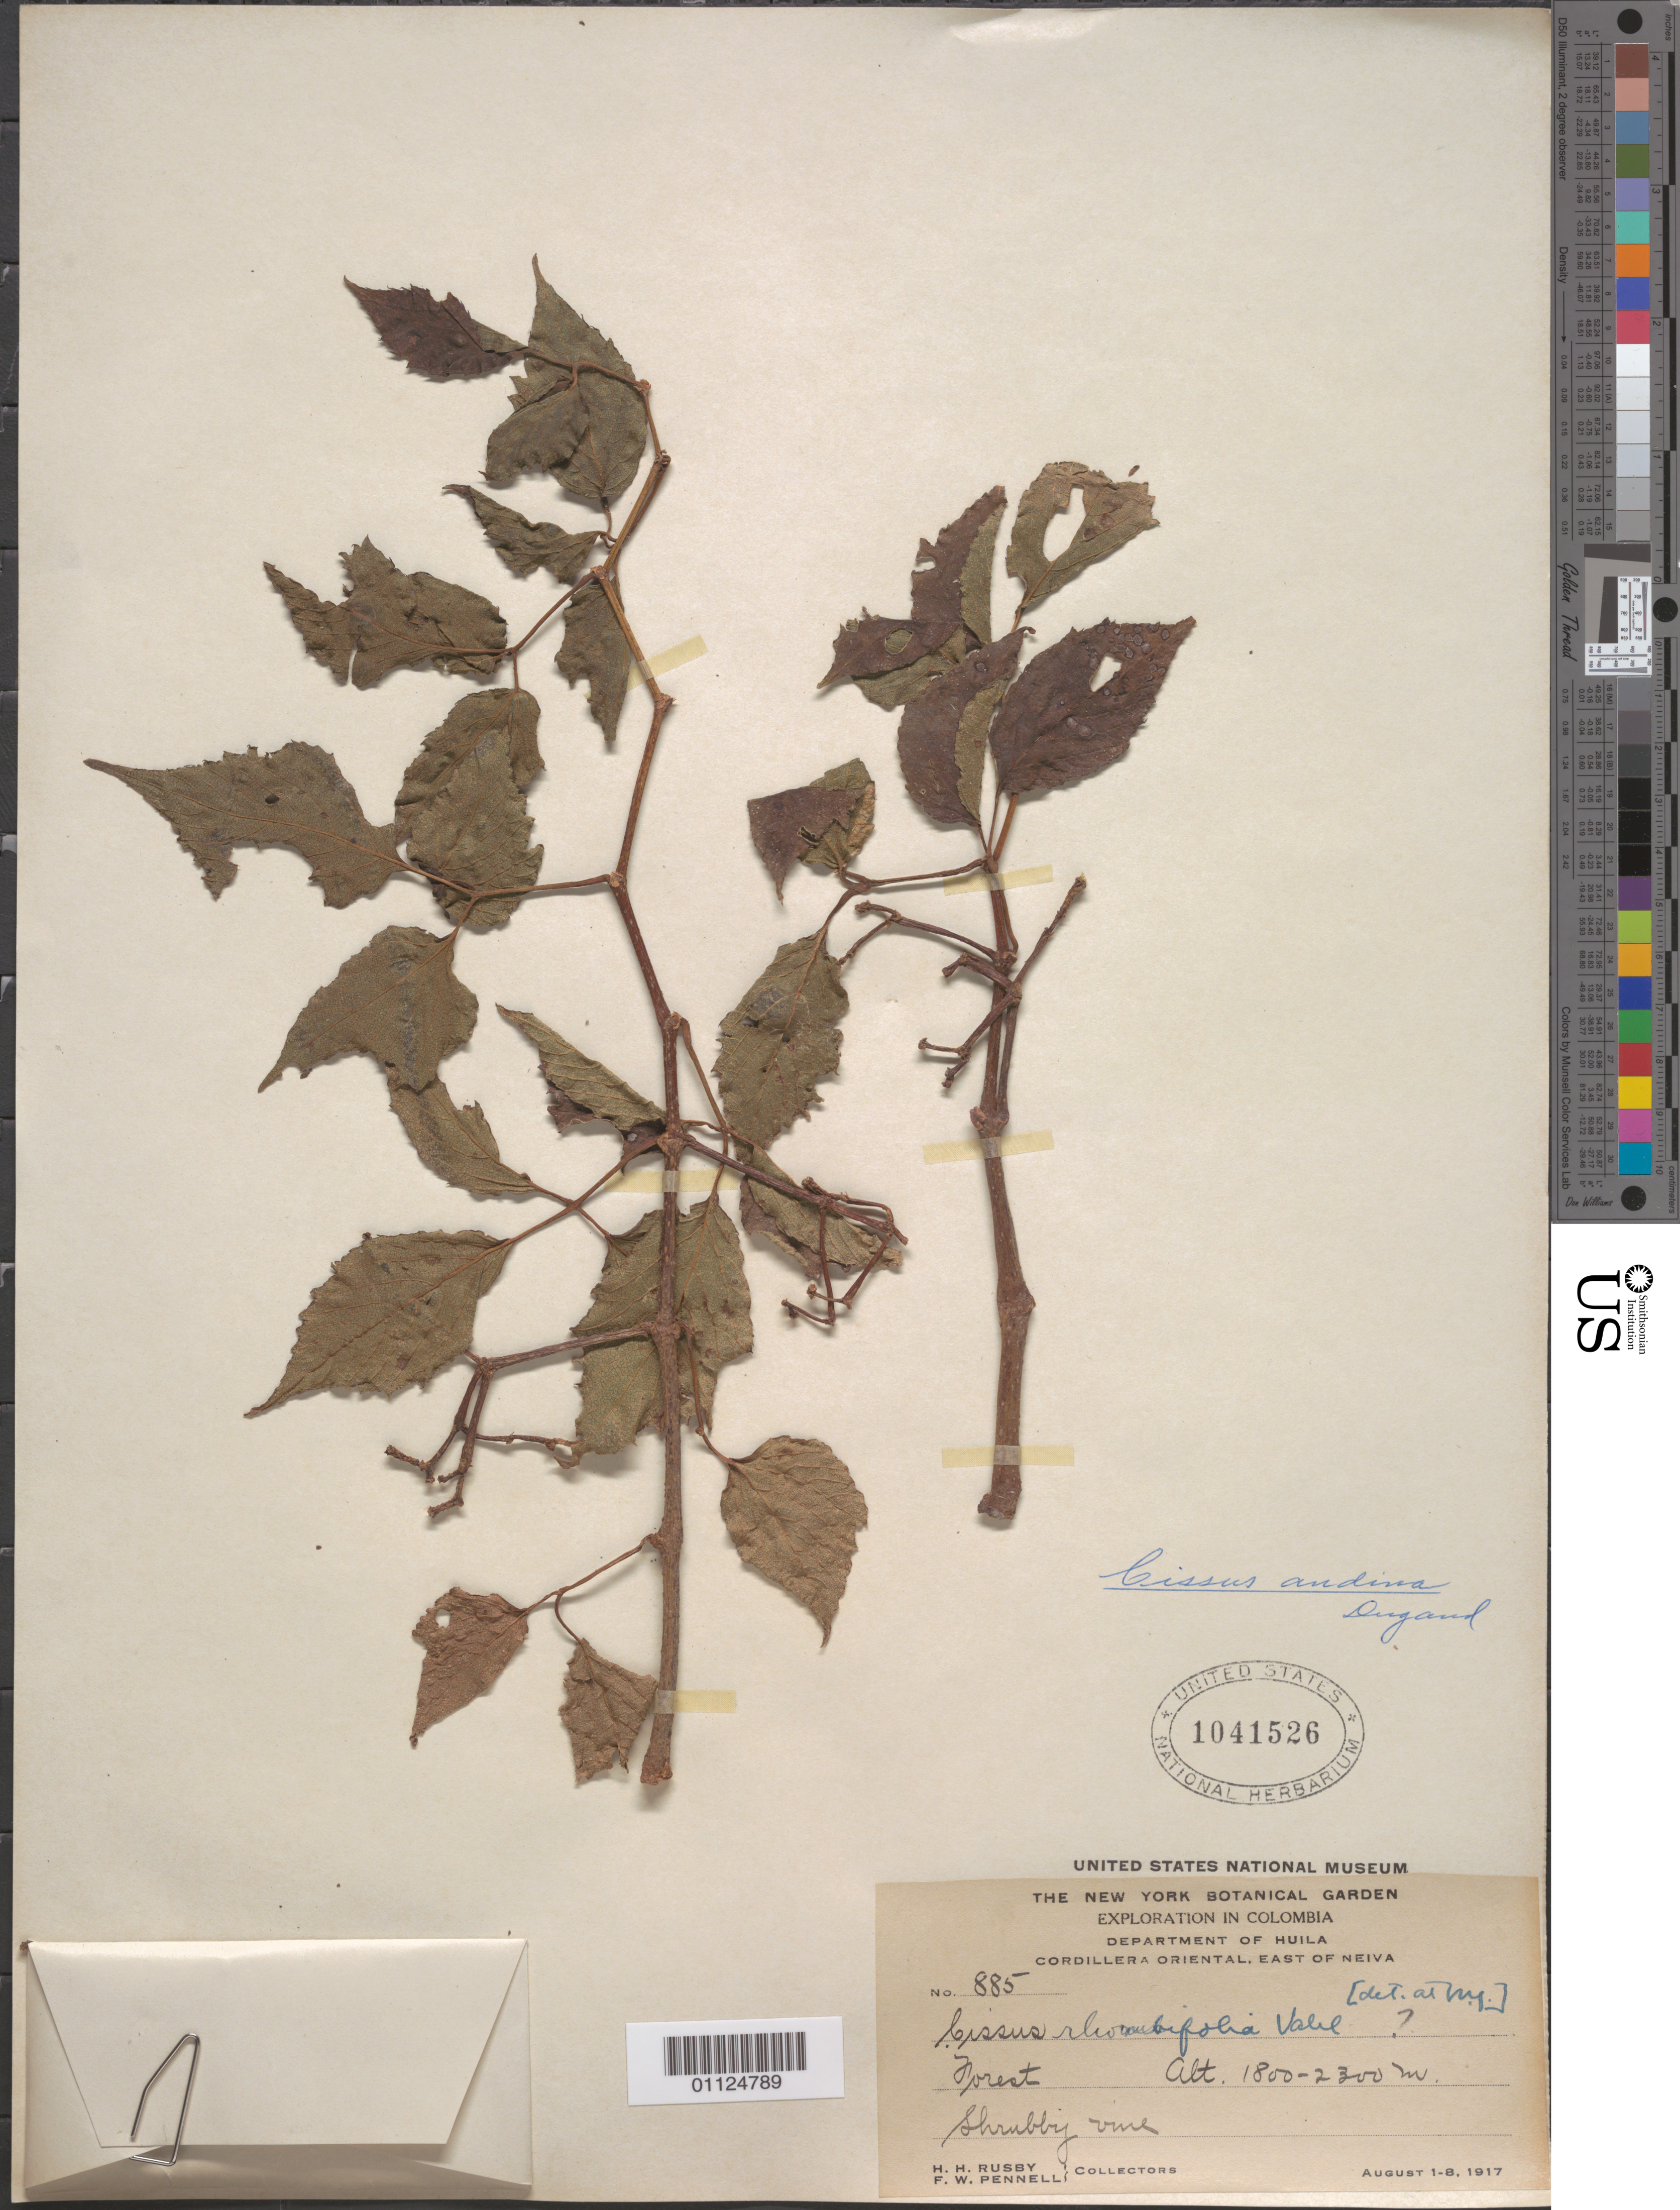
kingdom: Plantae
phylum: Tracheophyta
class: Magnoliopsida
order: Vitales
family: Vitaceae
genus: Cissus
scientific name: Cissus andina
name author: Dugand G.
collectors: H. H. Rusby & F. W. Pennell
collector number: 885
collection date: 1917-08-01/1917-08-08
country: Colombia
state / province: Huíla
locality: Cordillera Oriental, E of Neiva.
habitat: Shrubby vine.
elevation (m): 1800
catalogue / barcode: US 1041526